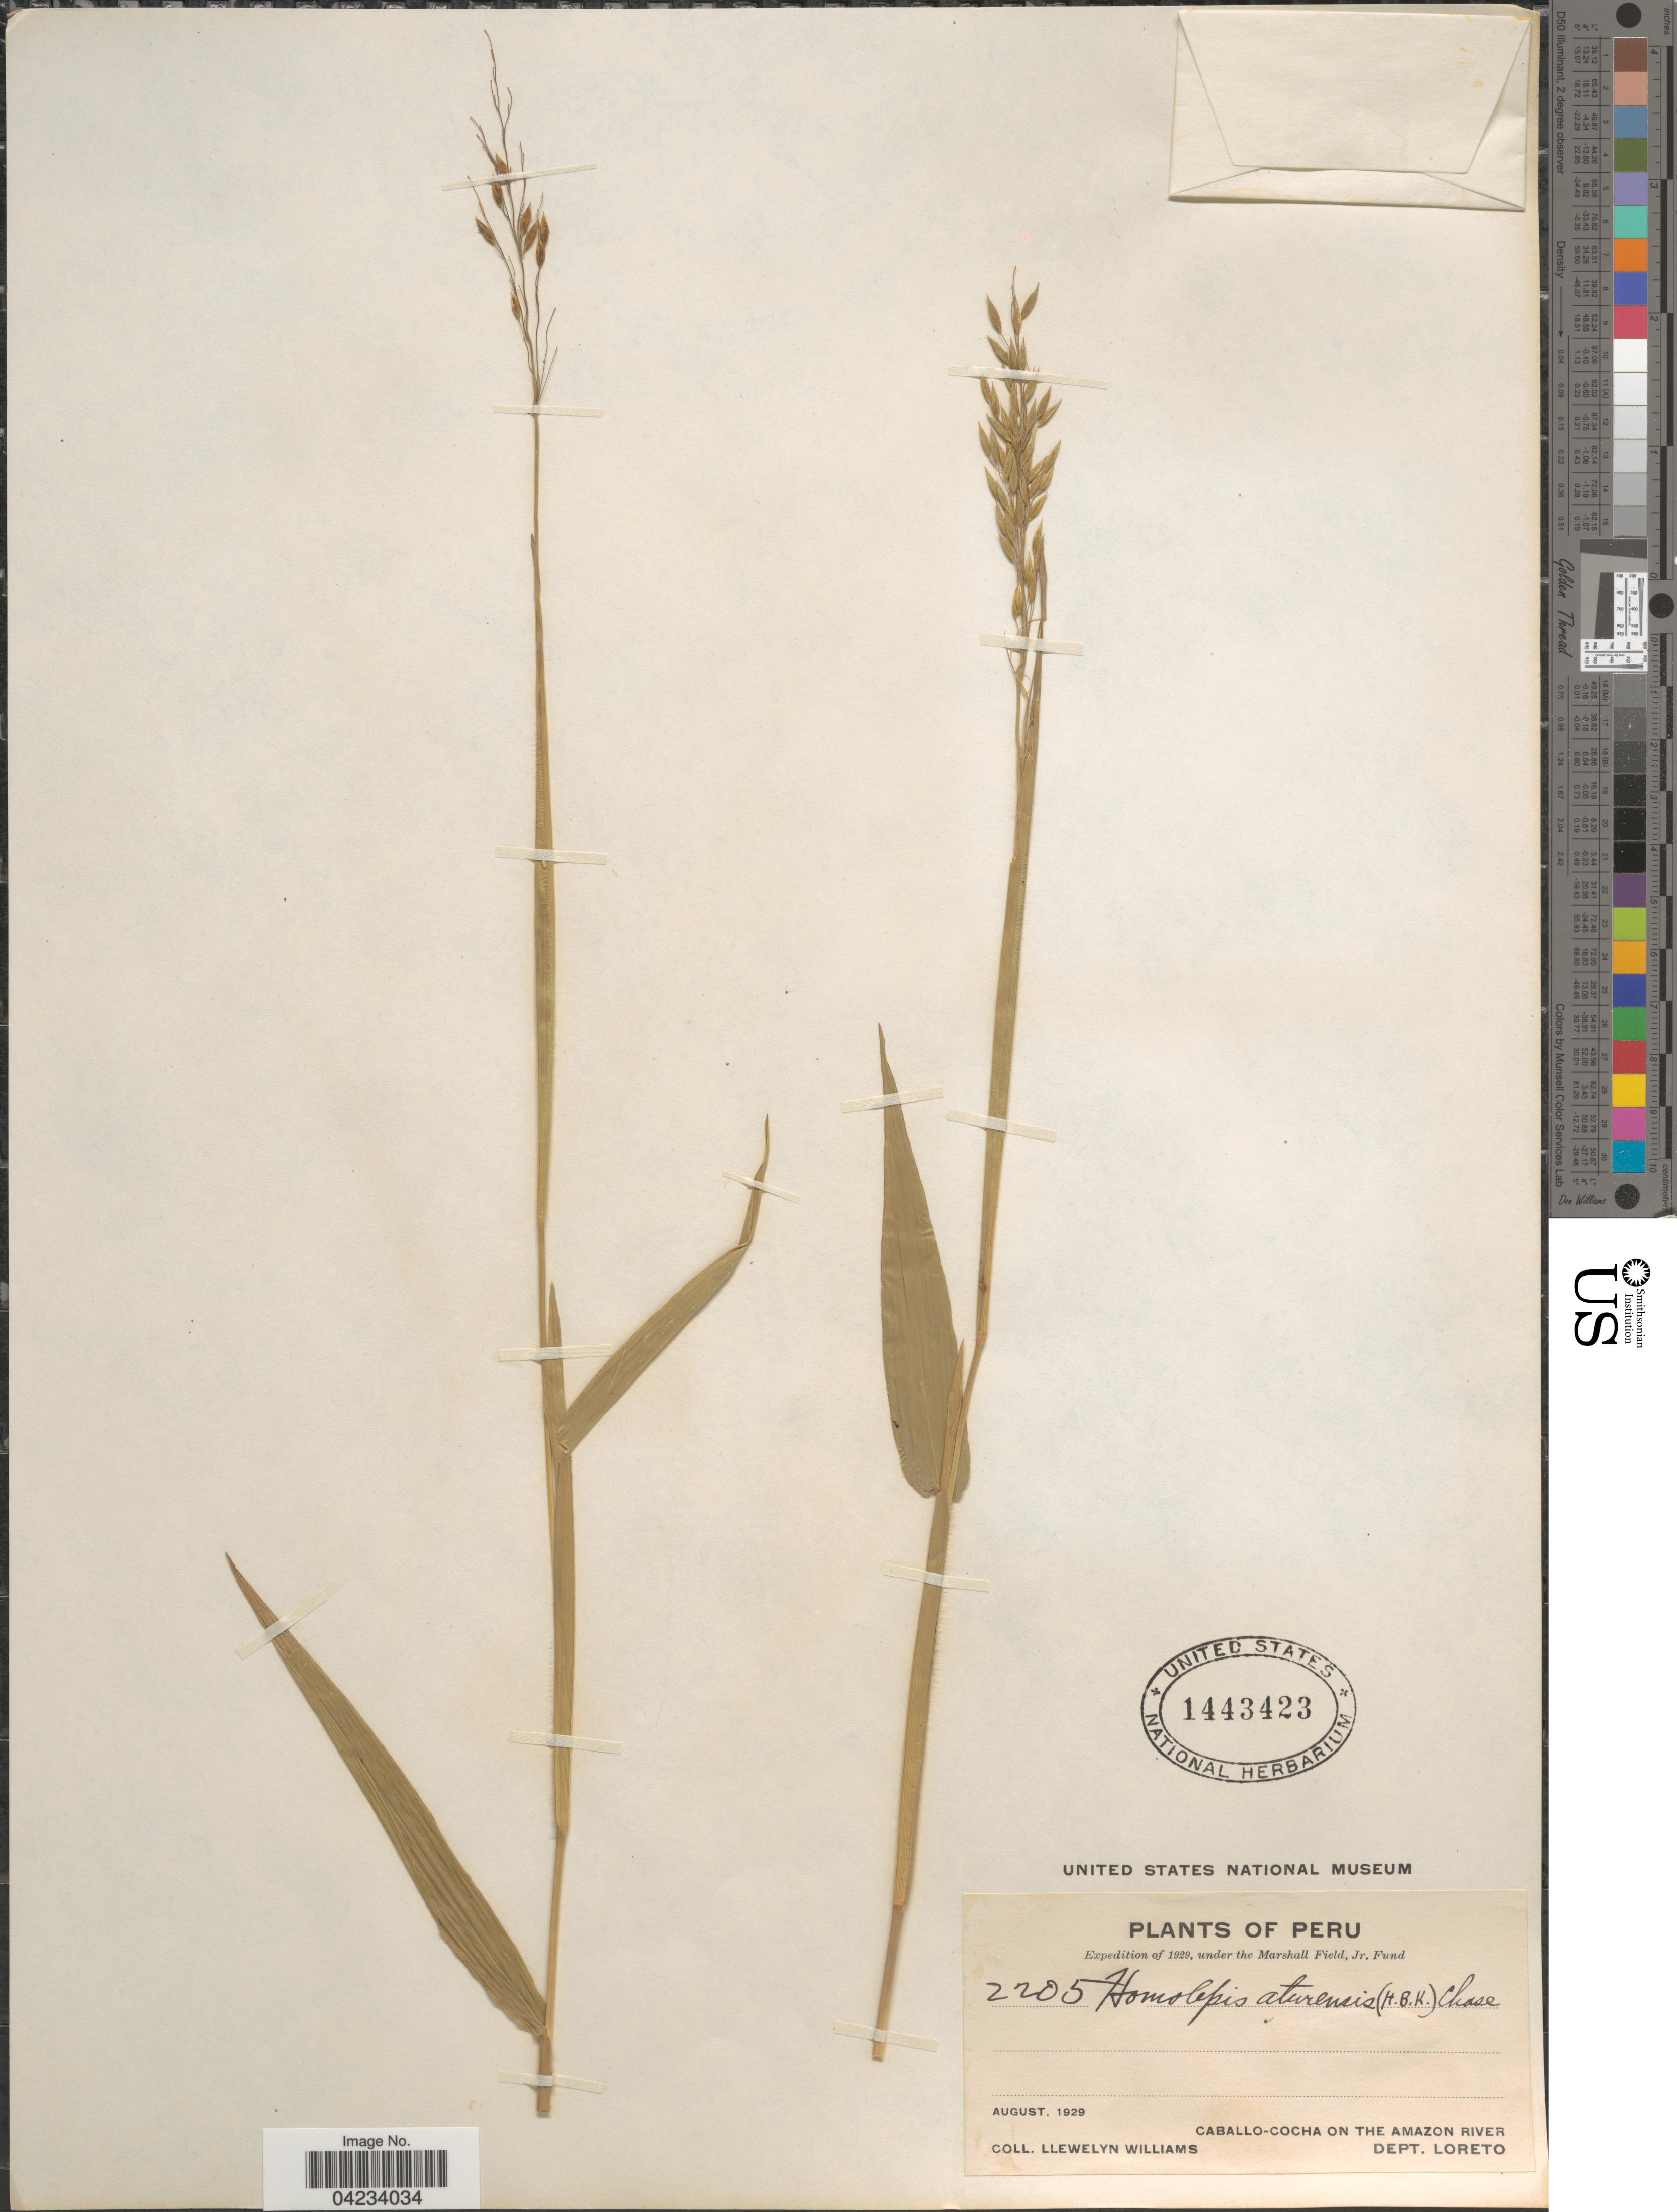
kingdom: Plantae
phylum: Tracheophyta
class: Liliopsida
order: Poales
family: Poaceae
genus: Homolepis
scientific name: Homolepis aturensis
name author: (Kunth) Chase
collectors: Ll. Williams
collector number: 2205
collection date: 1929-08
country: Peru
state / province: Loreto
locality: Expedition of 1929. Caballo-Cocha on the Amazon River. Dept. Loreto.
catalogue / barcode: US 1443423